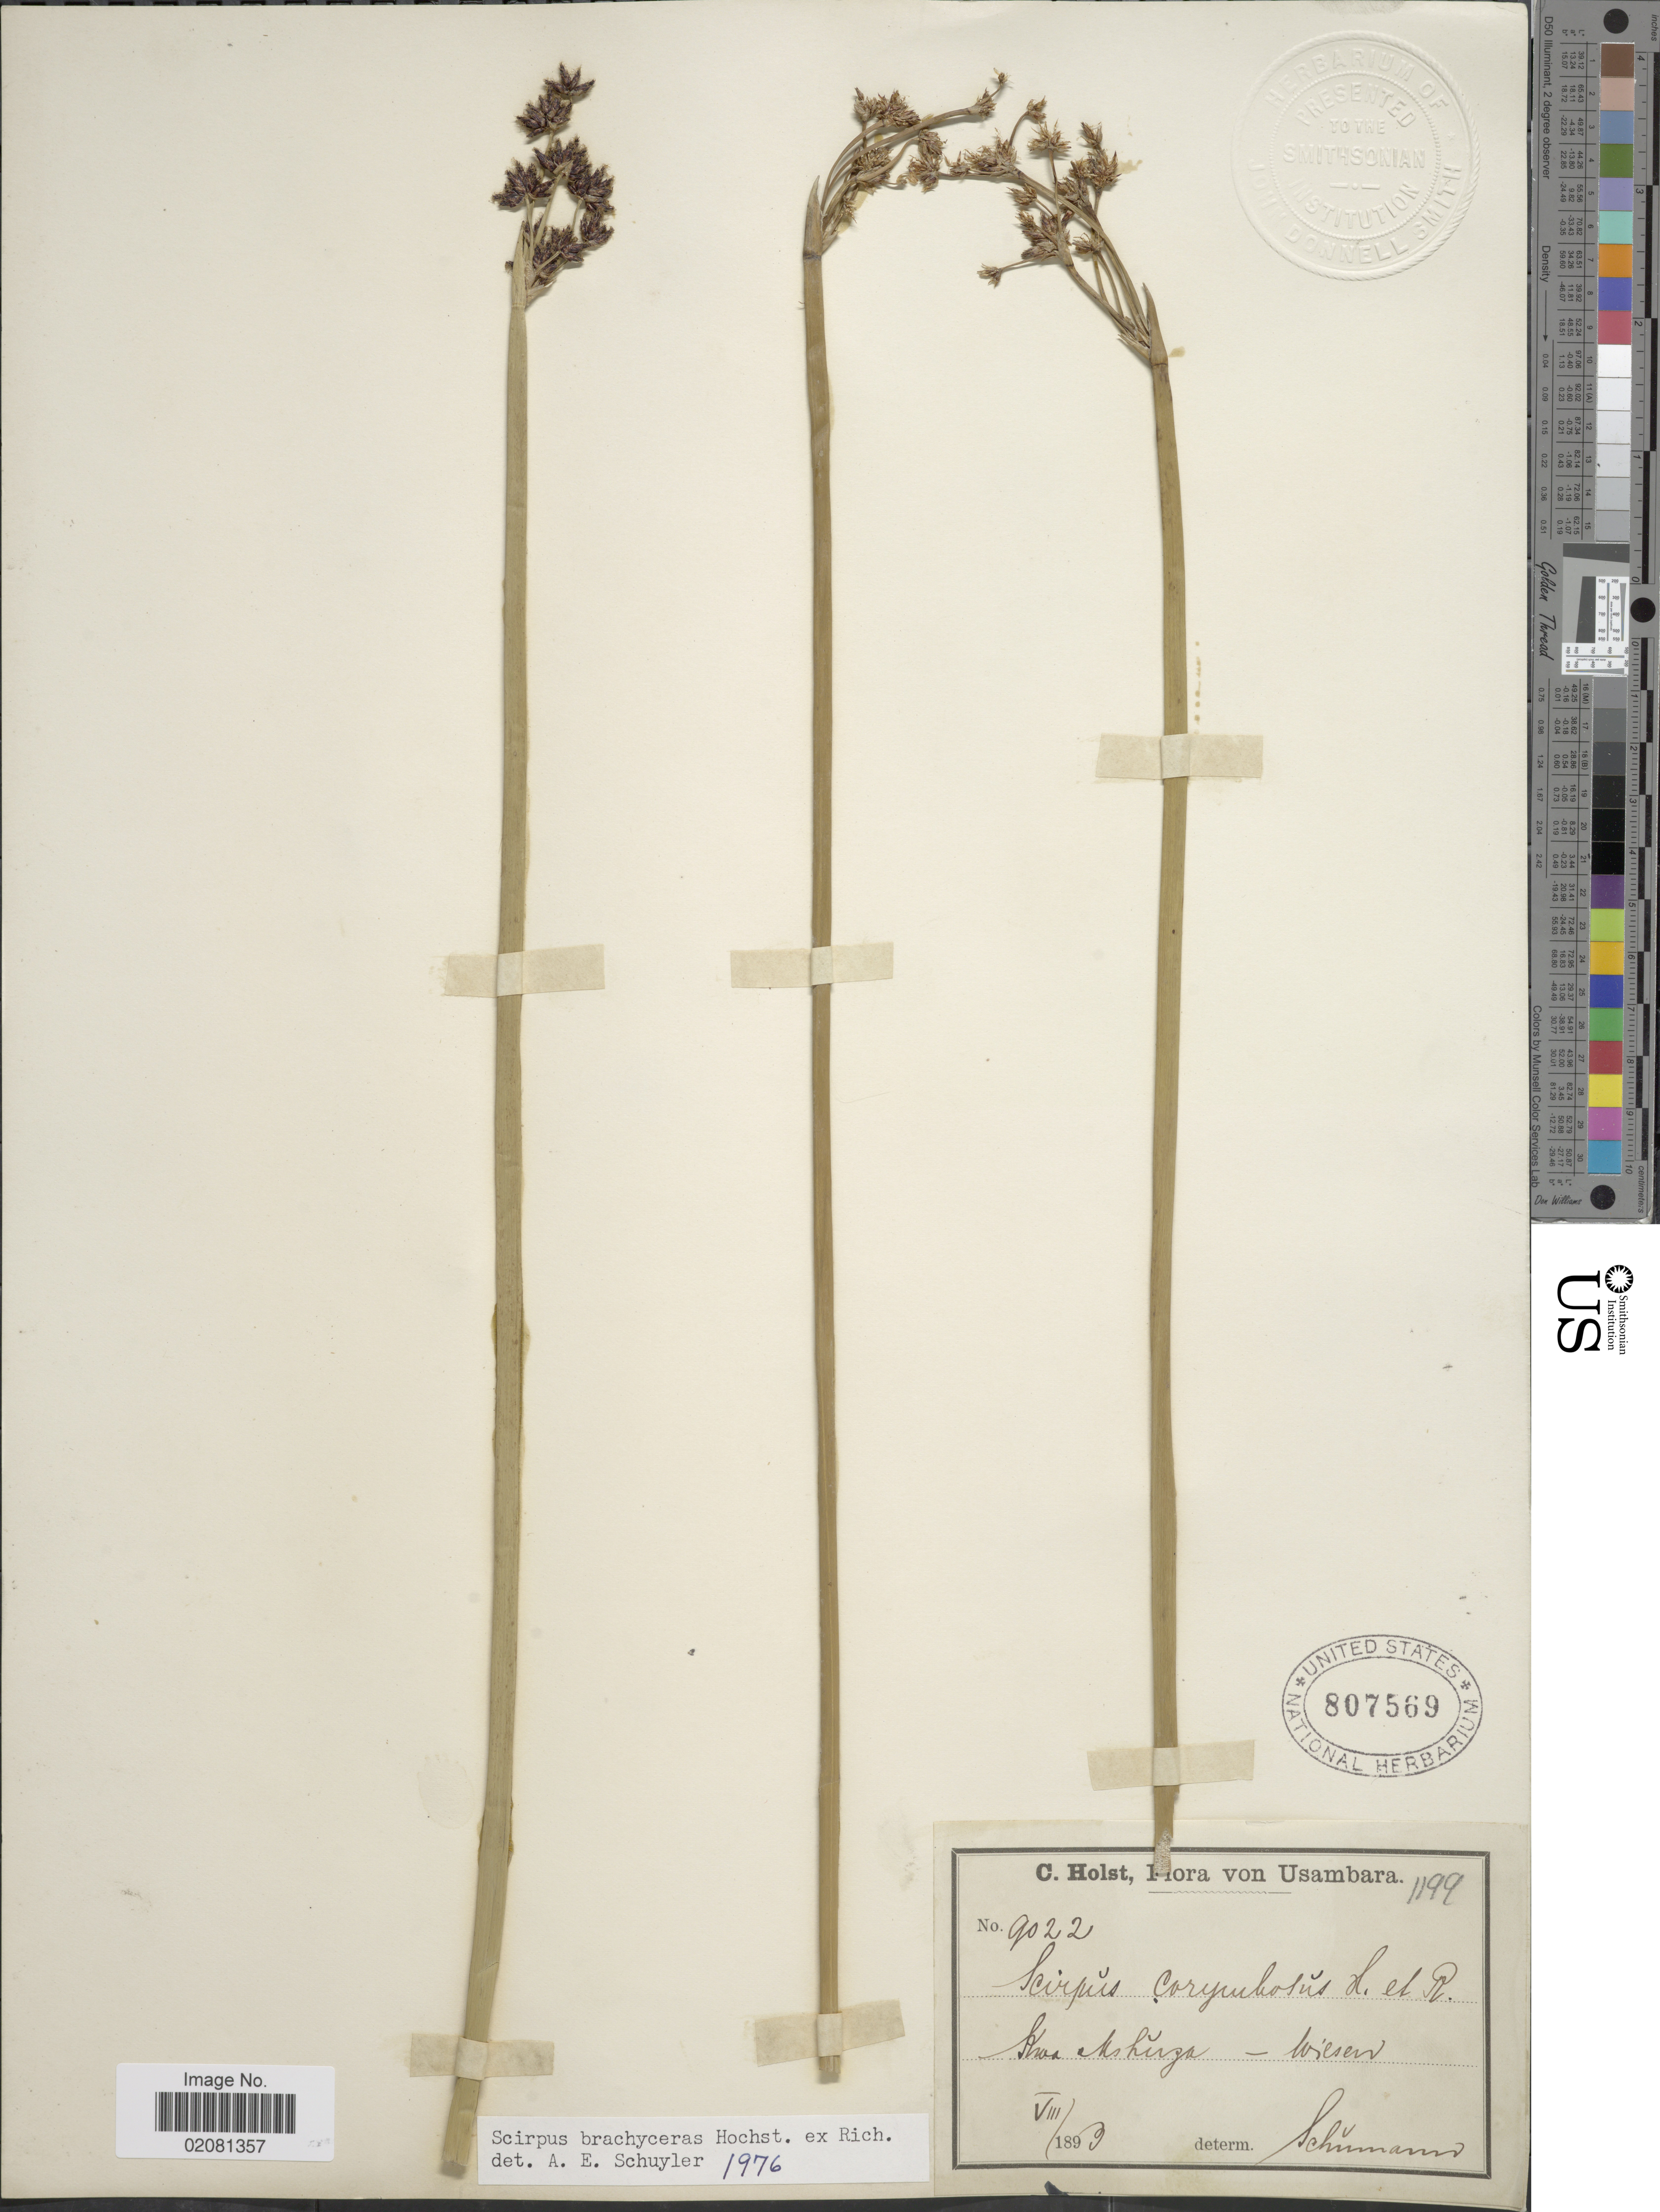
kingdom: Plantae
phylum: Tracheophyta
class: Liliopsida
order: Poales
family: Cyperaceae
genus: Schoenoplectus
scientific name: Schoenoplectus corymbosus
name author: (Roth ex Roem. & Schult.) J. Raynal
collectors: C. H. Holst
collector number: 9022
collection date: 1899-08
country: Tanzania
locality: Usambara, Kwa Mshuza - Wiesen.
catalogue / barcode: US 807569